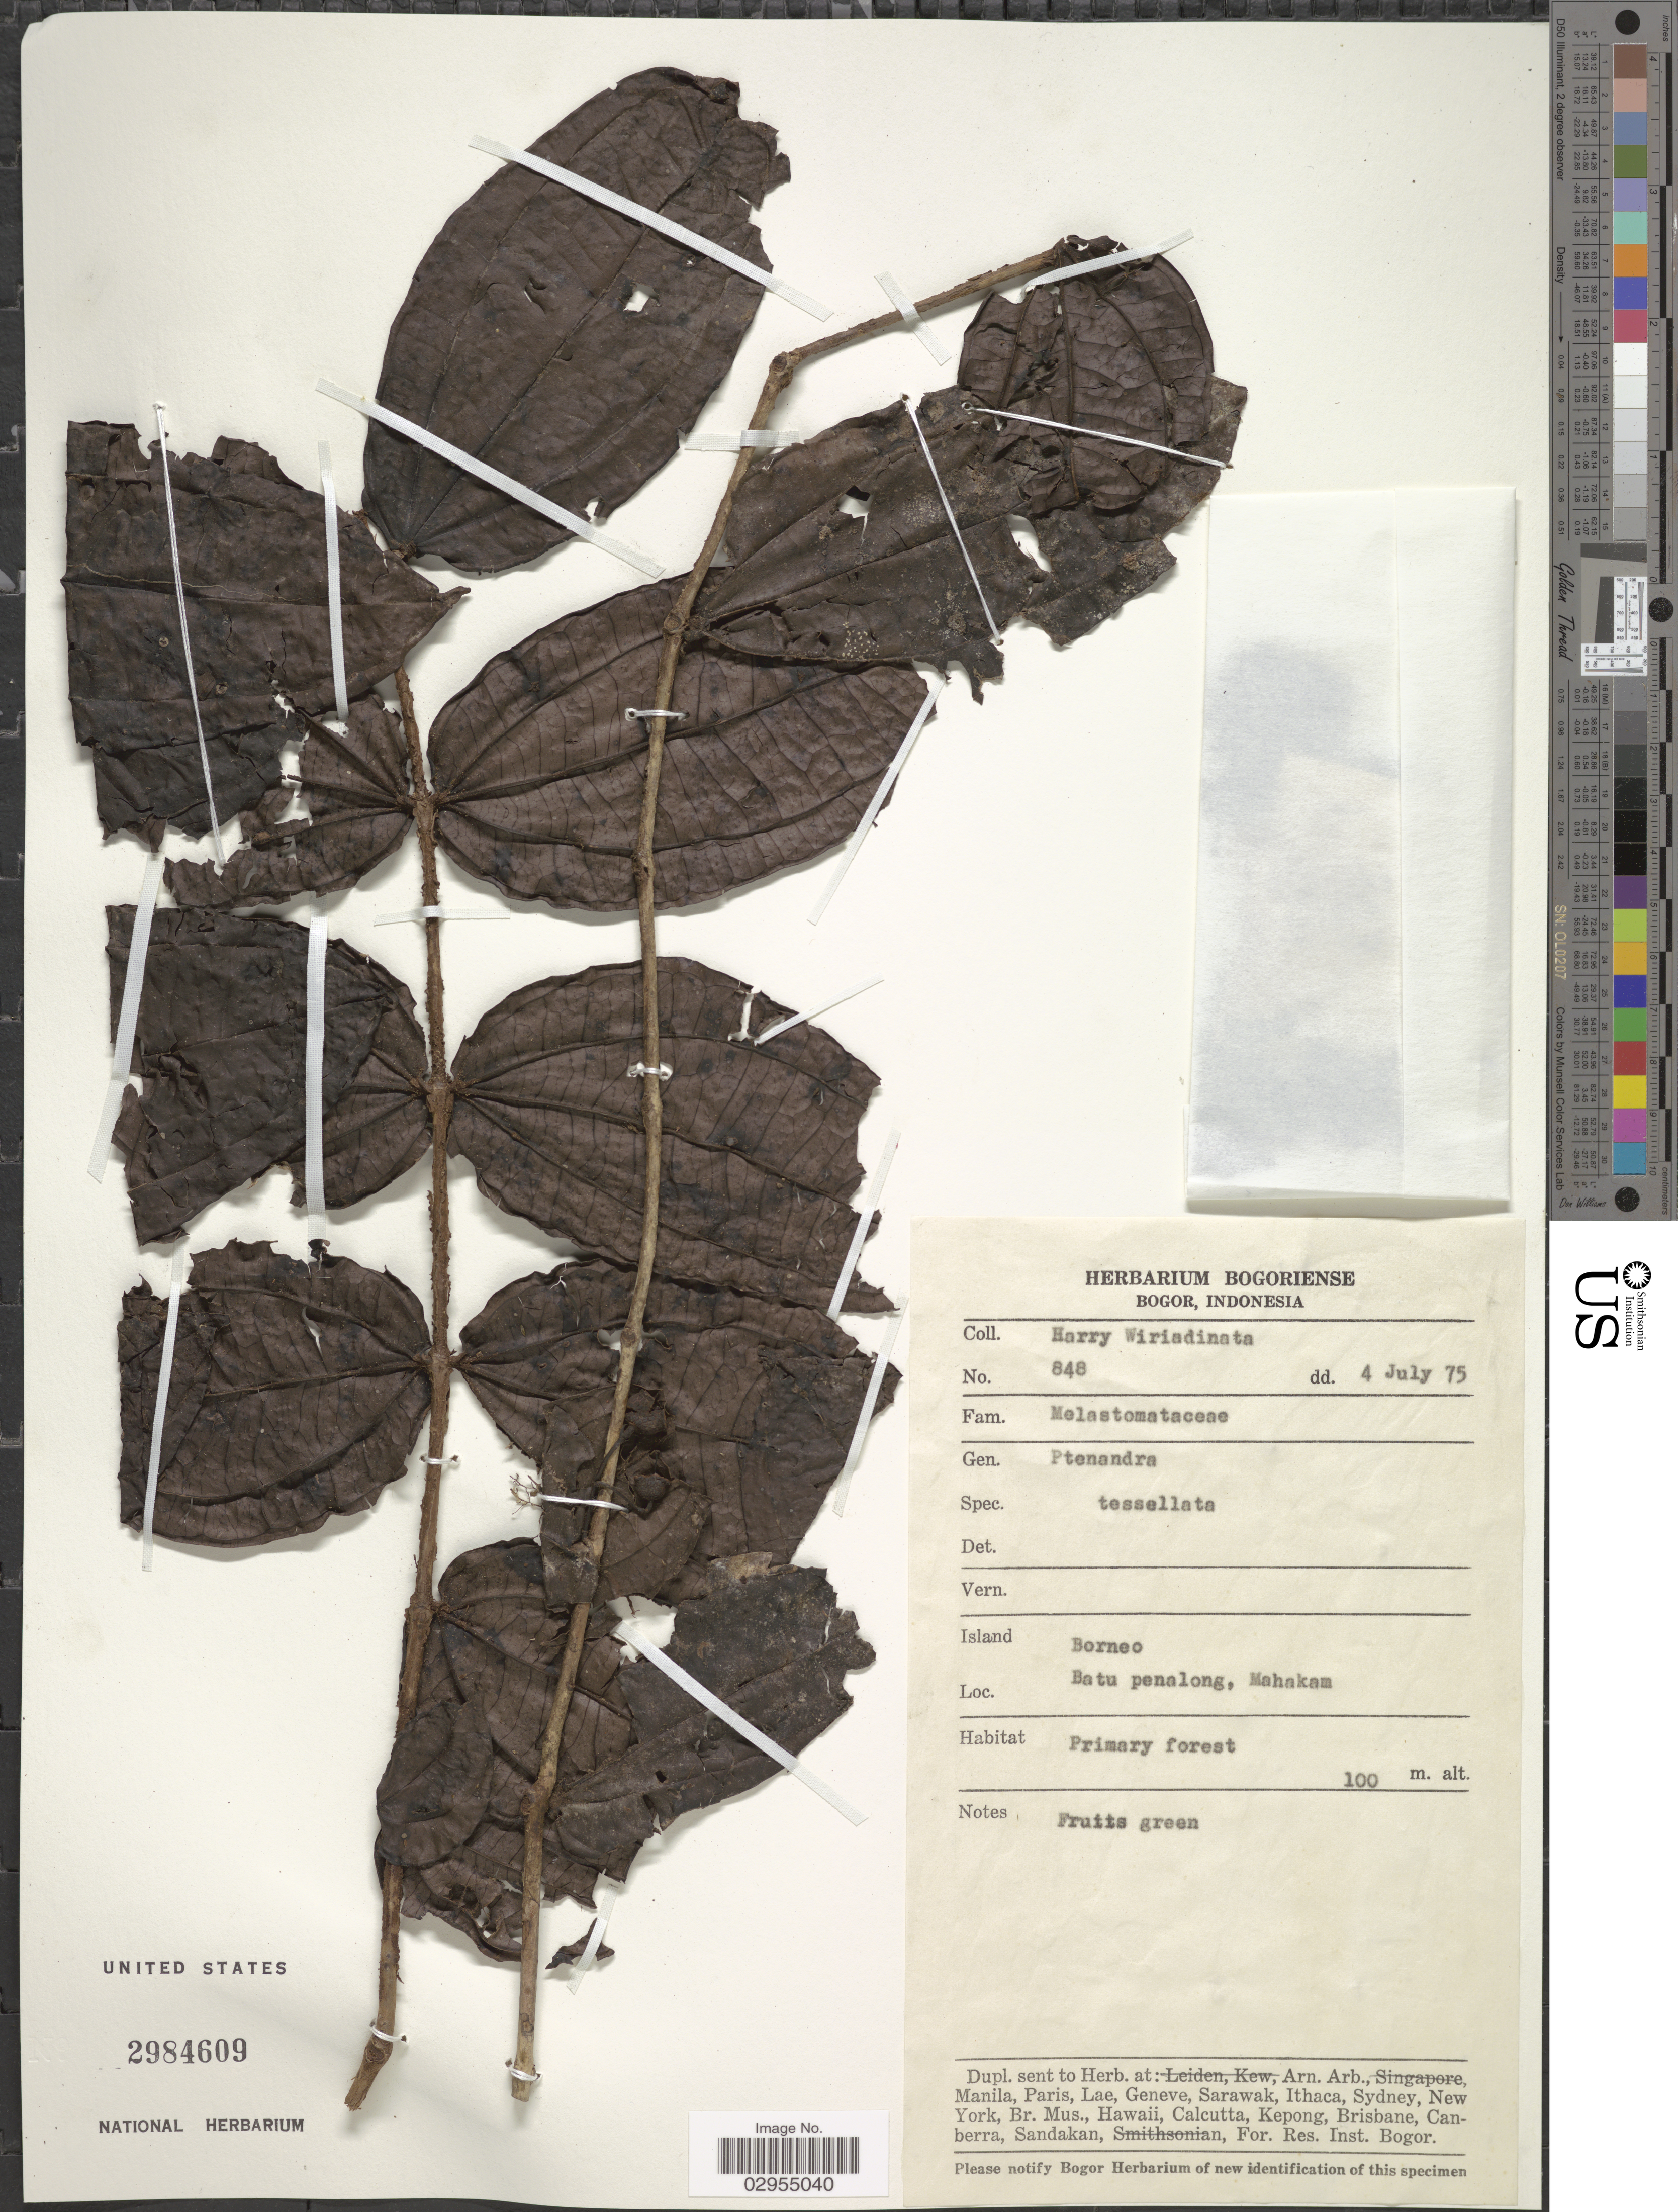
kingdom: Plantae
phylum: Tracheophyta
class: Magnoliopsida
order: Myrtales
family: Melastomataceae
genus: Pternandra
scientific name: Pternandra tesellata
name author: (Stapf) M.P. Nayar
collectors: H. Wiriadinata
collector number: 848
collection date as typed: Transcribed d/m/y: 4/7/75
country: Indonesia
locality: Island Borneo, Batu penalong, Mahakam.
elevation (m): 100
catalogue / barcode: US 2984609